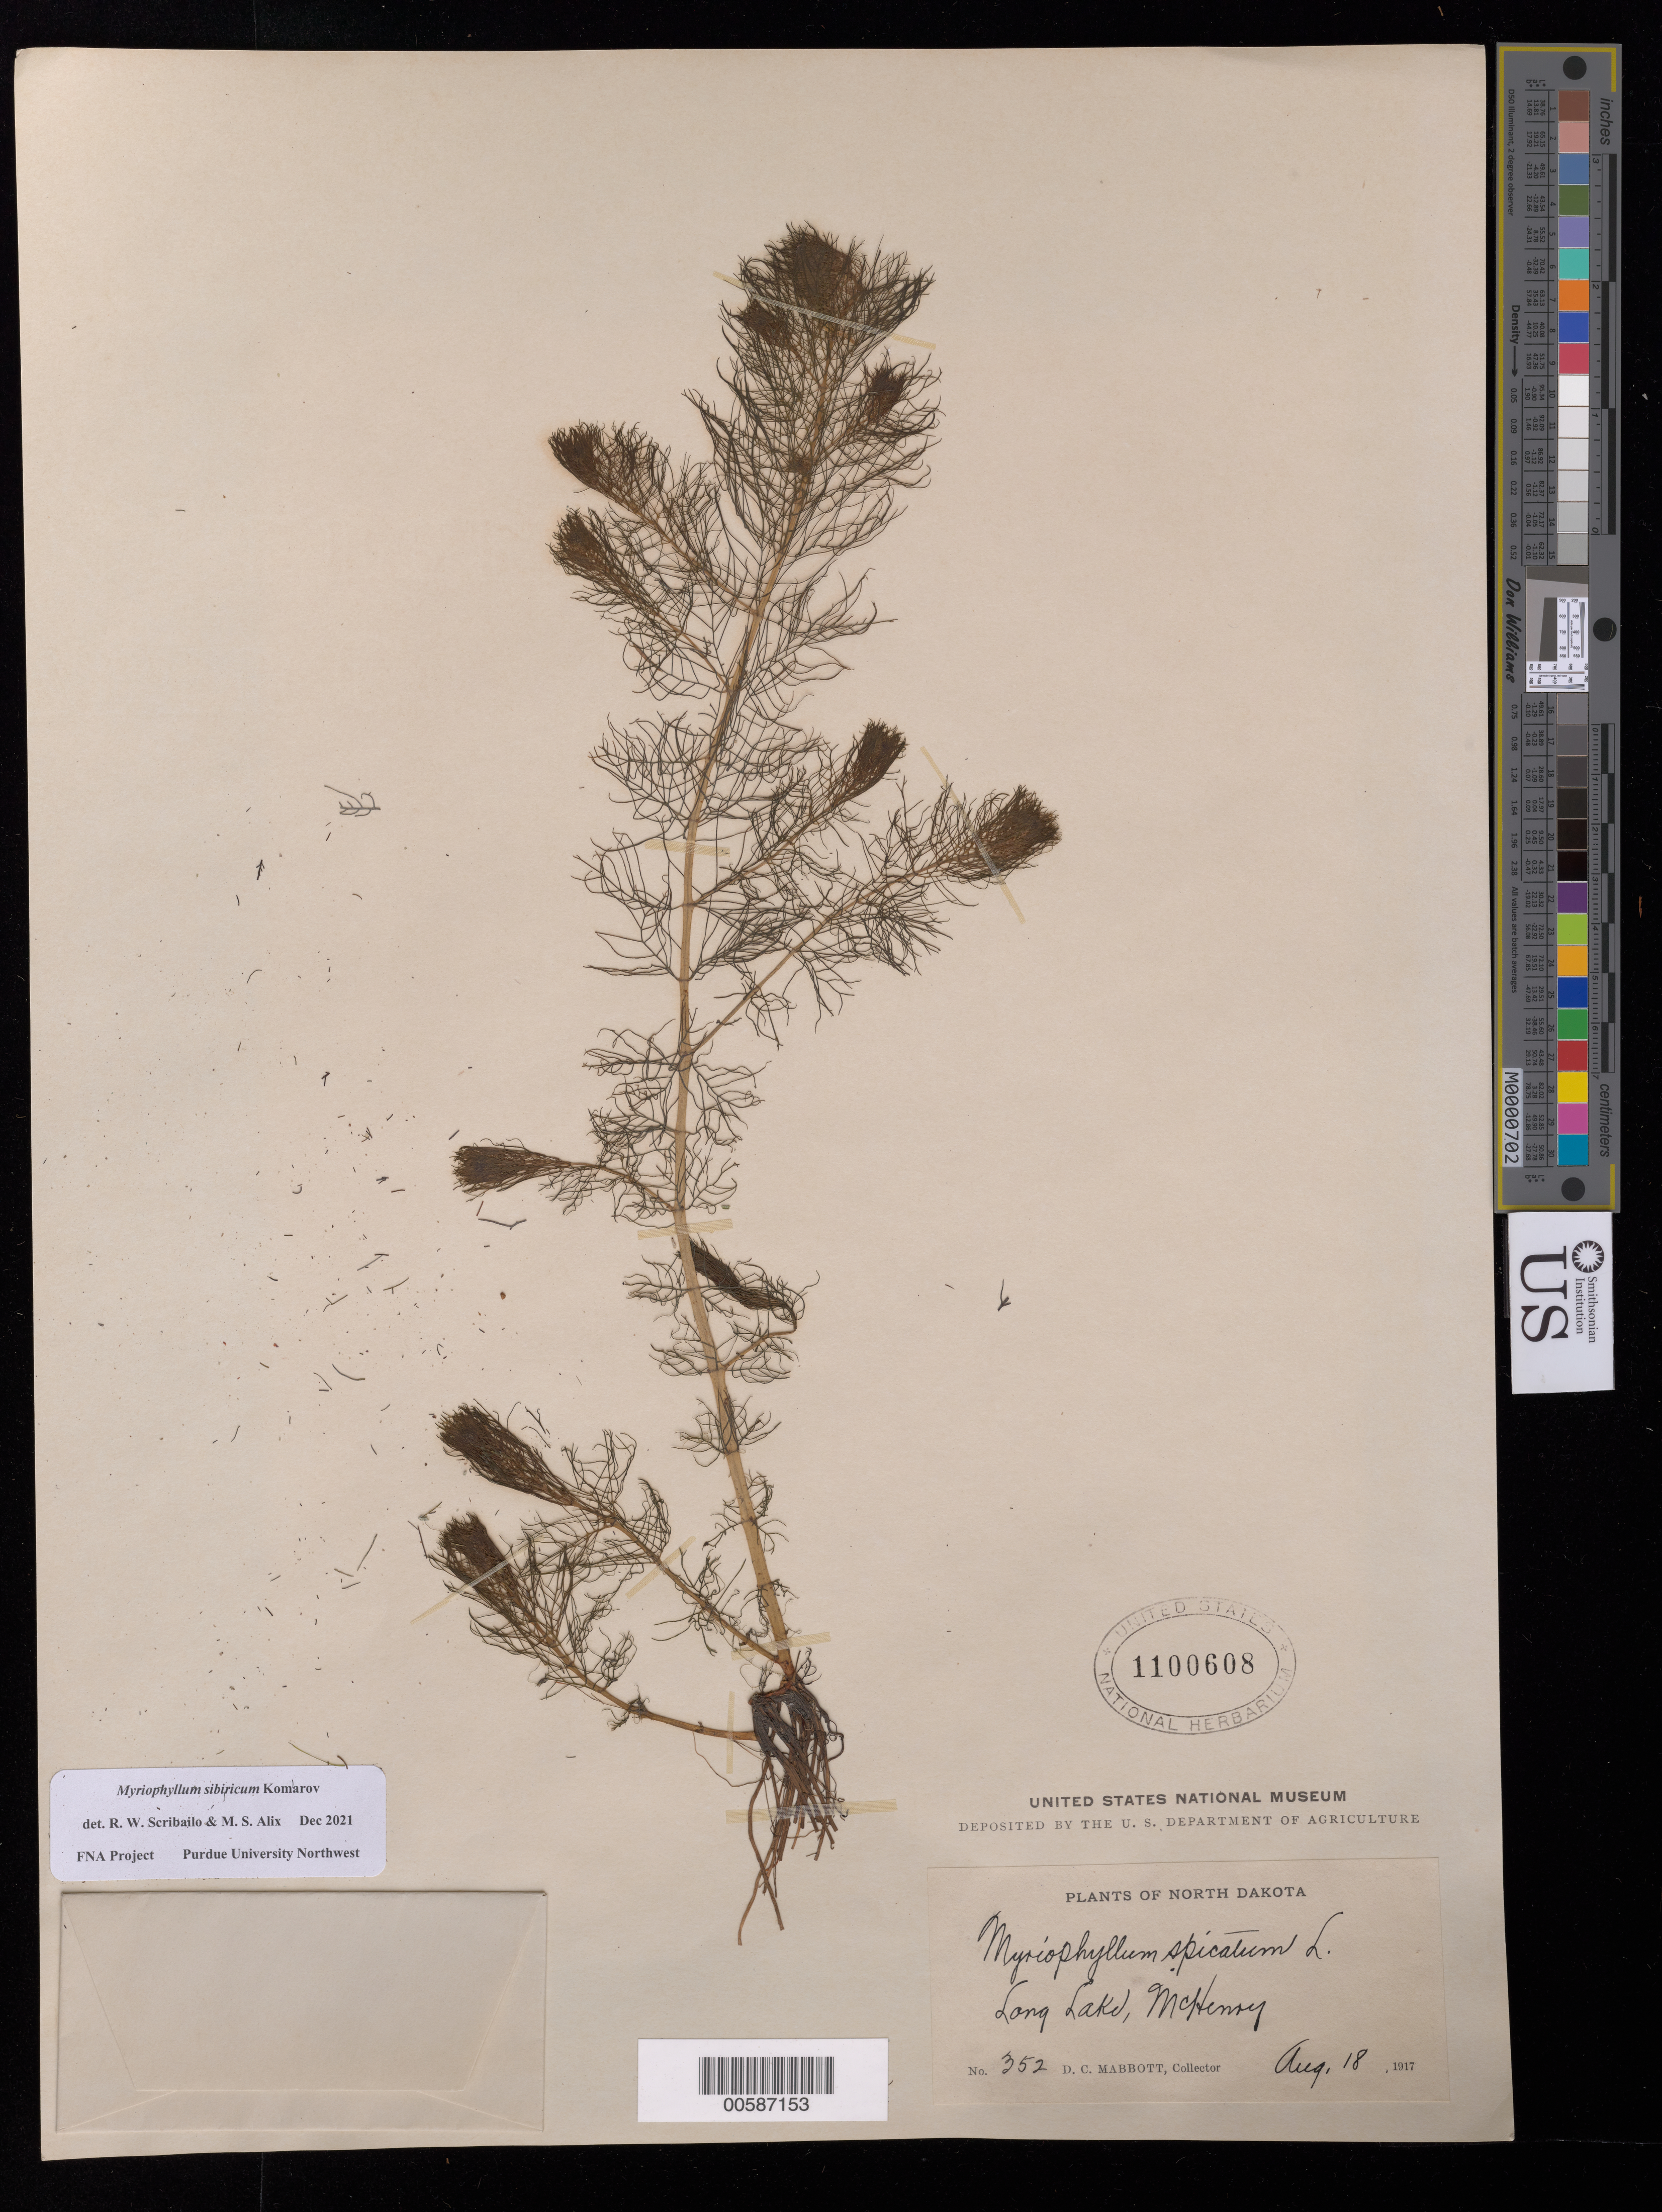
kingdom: Plantae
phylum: Tracheophyta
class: Magnoliopsida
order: Saxifragales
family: Haloragaceae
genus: Myriophyllum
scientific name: Myriophyllum sibiricum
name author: Kom.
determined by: Scribailo, R. W.; Alix, M. S.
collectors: D. Mabbott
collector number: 352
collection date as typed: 18 Aug 1917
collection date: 1917-08-18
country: United States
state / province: North Dakota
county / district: McHenry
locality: Long Lake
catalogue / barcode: US 1100608